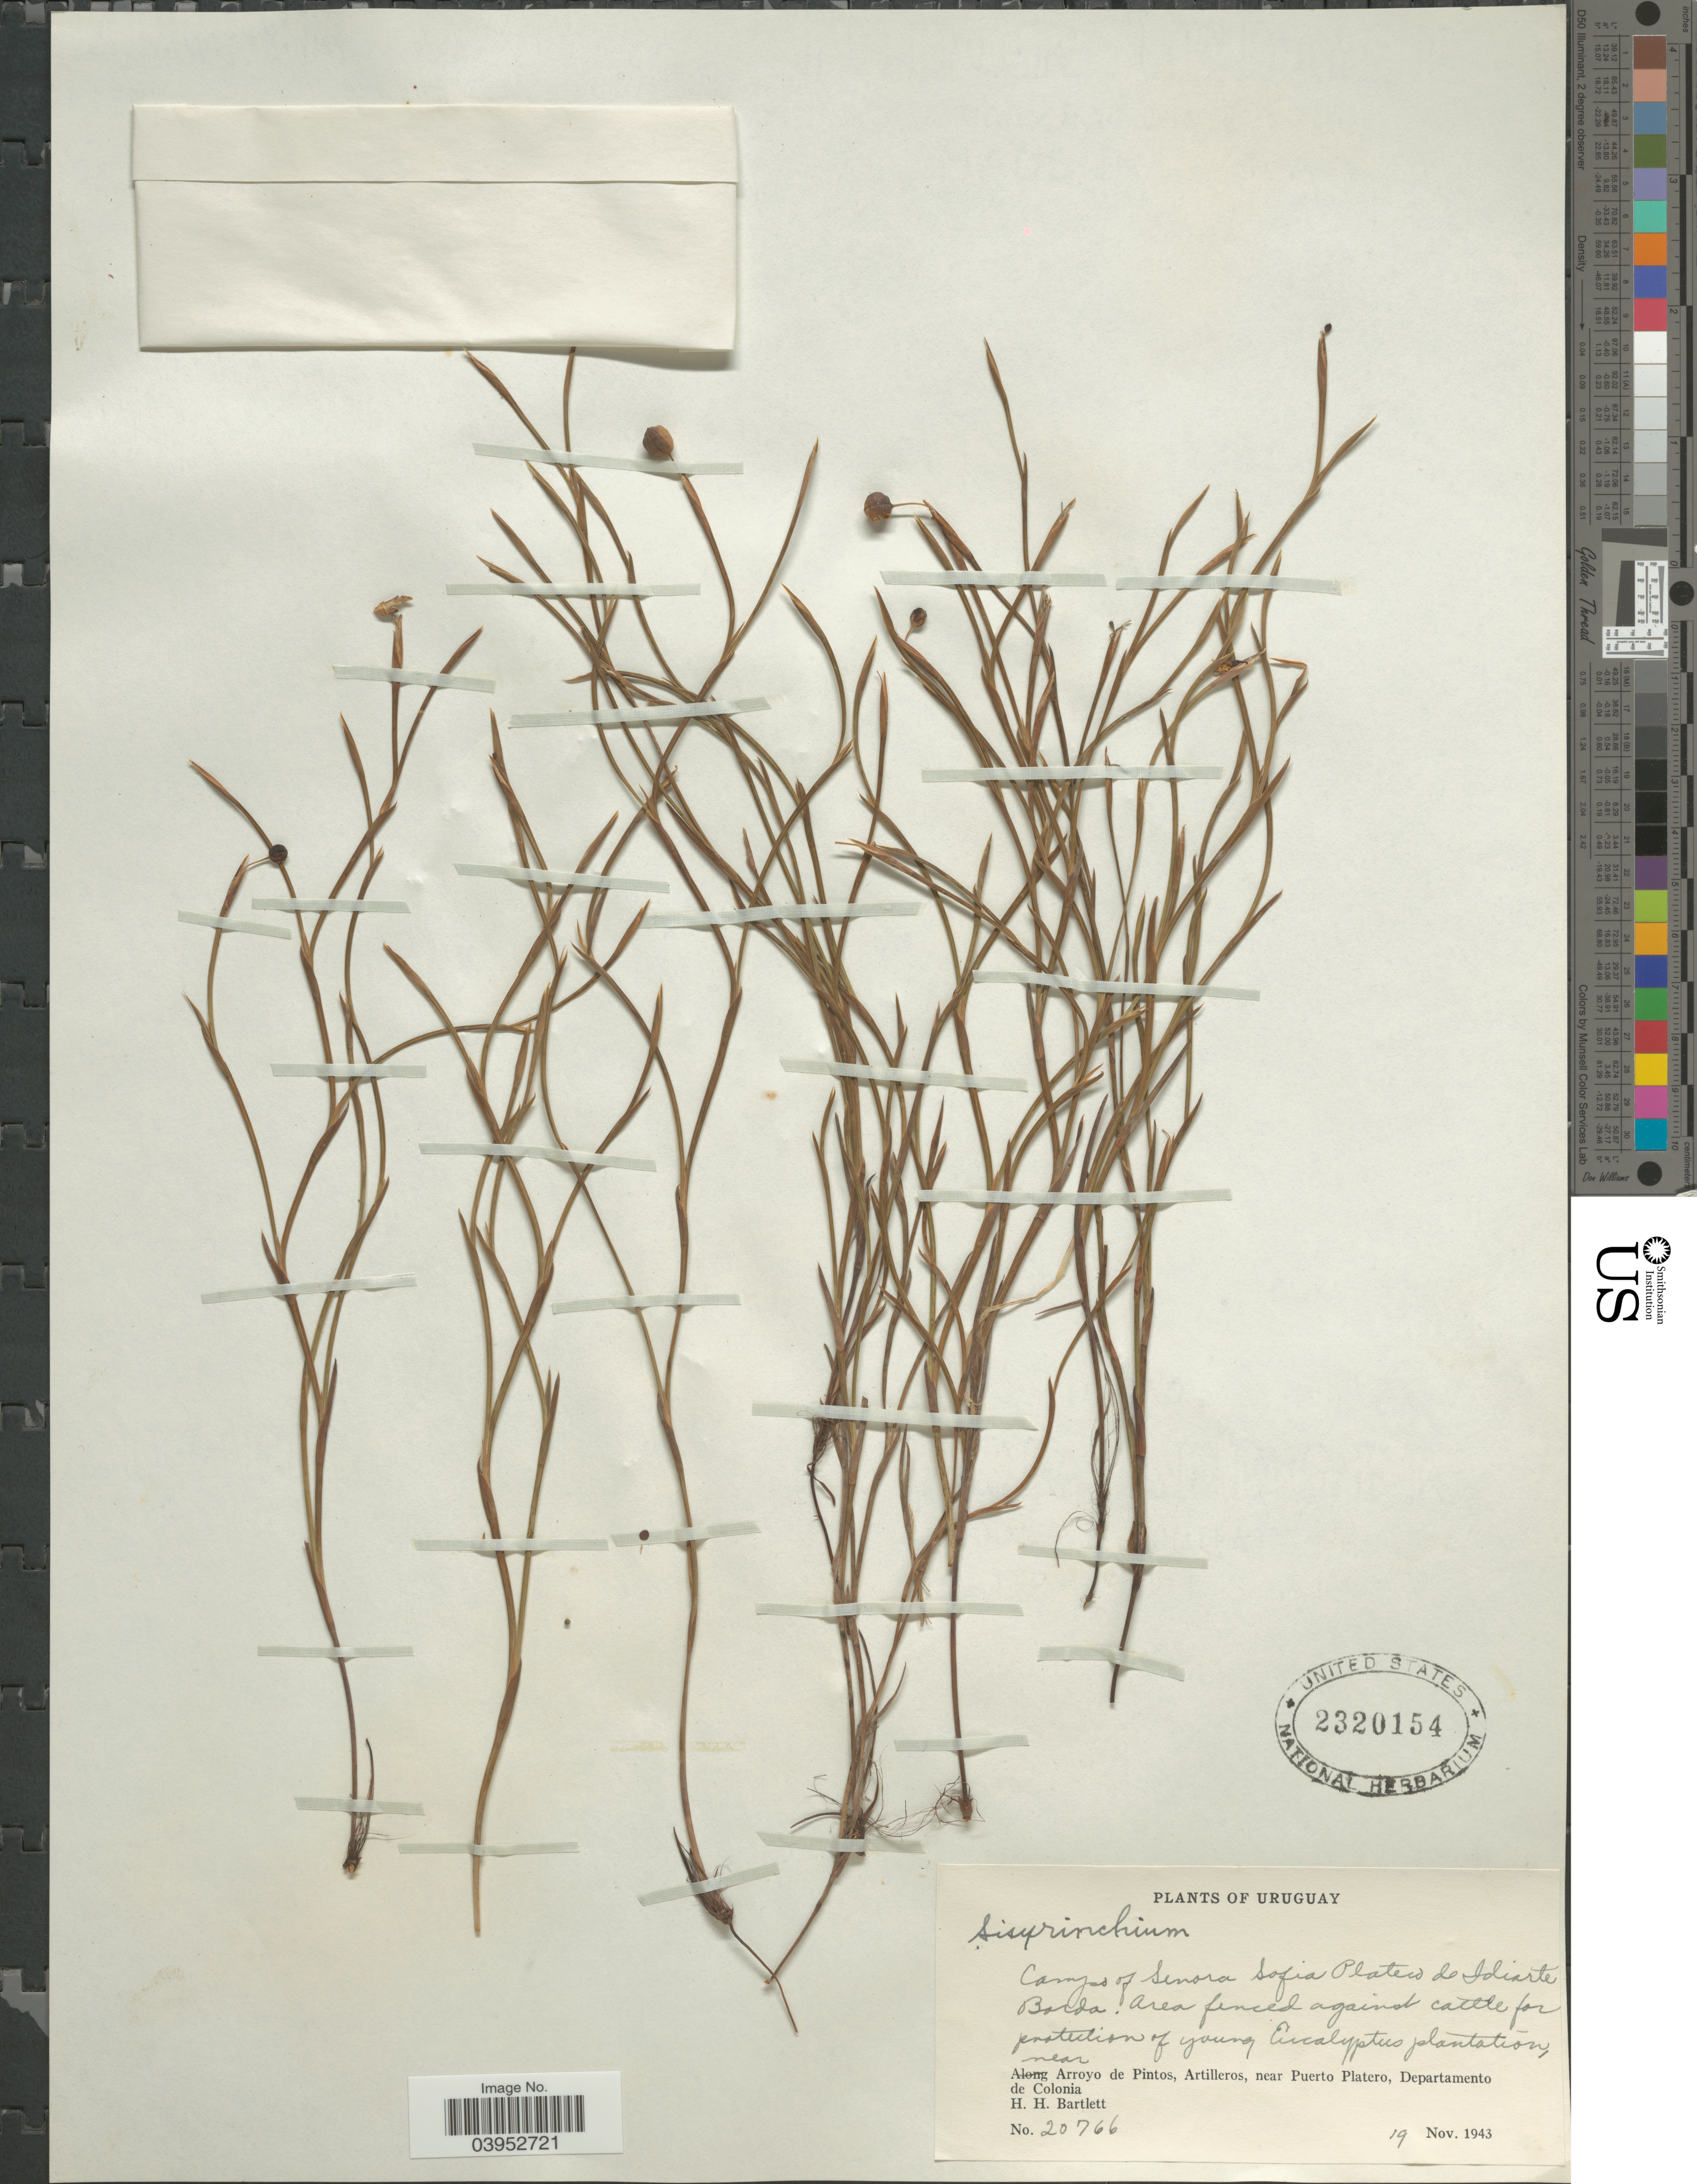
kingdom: Plantae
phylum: Tracheophyta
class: Liliopsida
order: Asparagales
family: Iridaceae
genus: Sisyrinchium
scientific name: Sisyrinchium sp.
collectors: H. H. Bartlett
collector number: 20766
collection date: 1943-11-19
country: Uruguay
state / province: Colonia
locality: Camps of Senora Sofia Plateau de Idiarte Borda. Near Arroyo de Pintos, Artilleros, near Puerto Platero, Departamento de Colonia.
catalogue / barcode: US 2320154